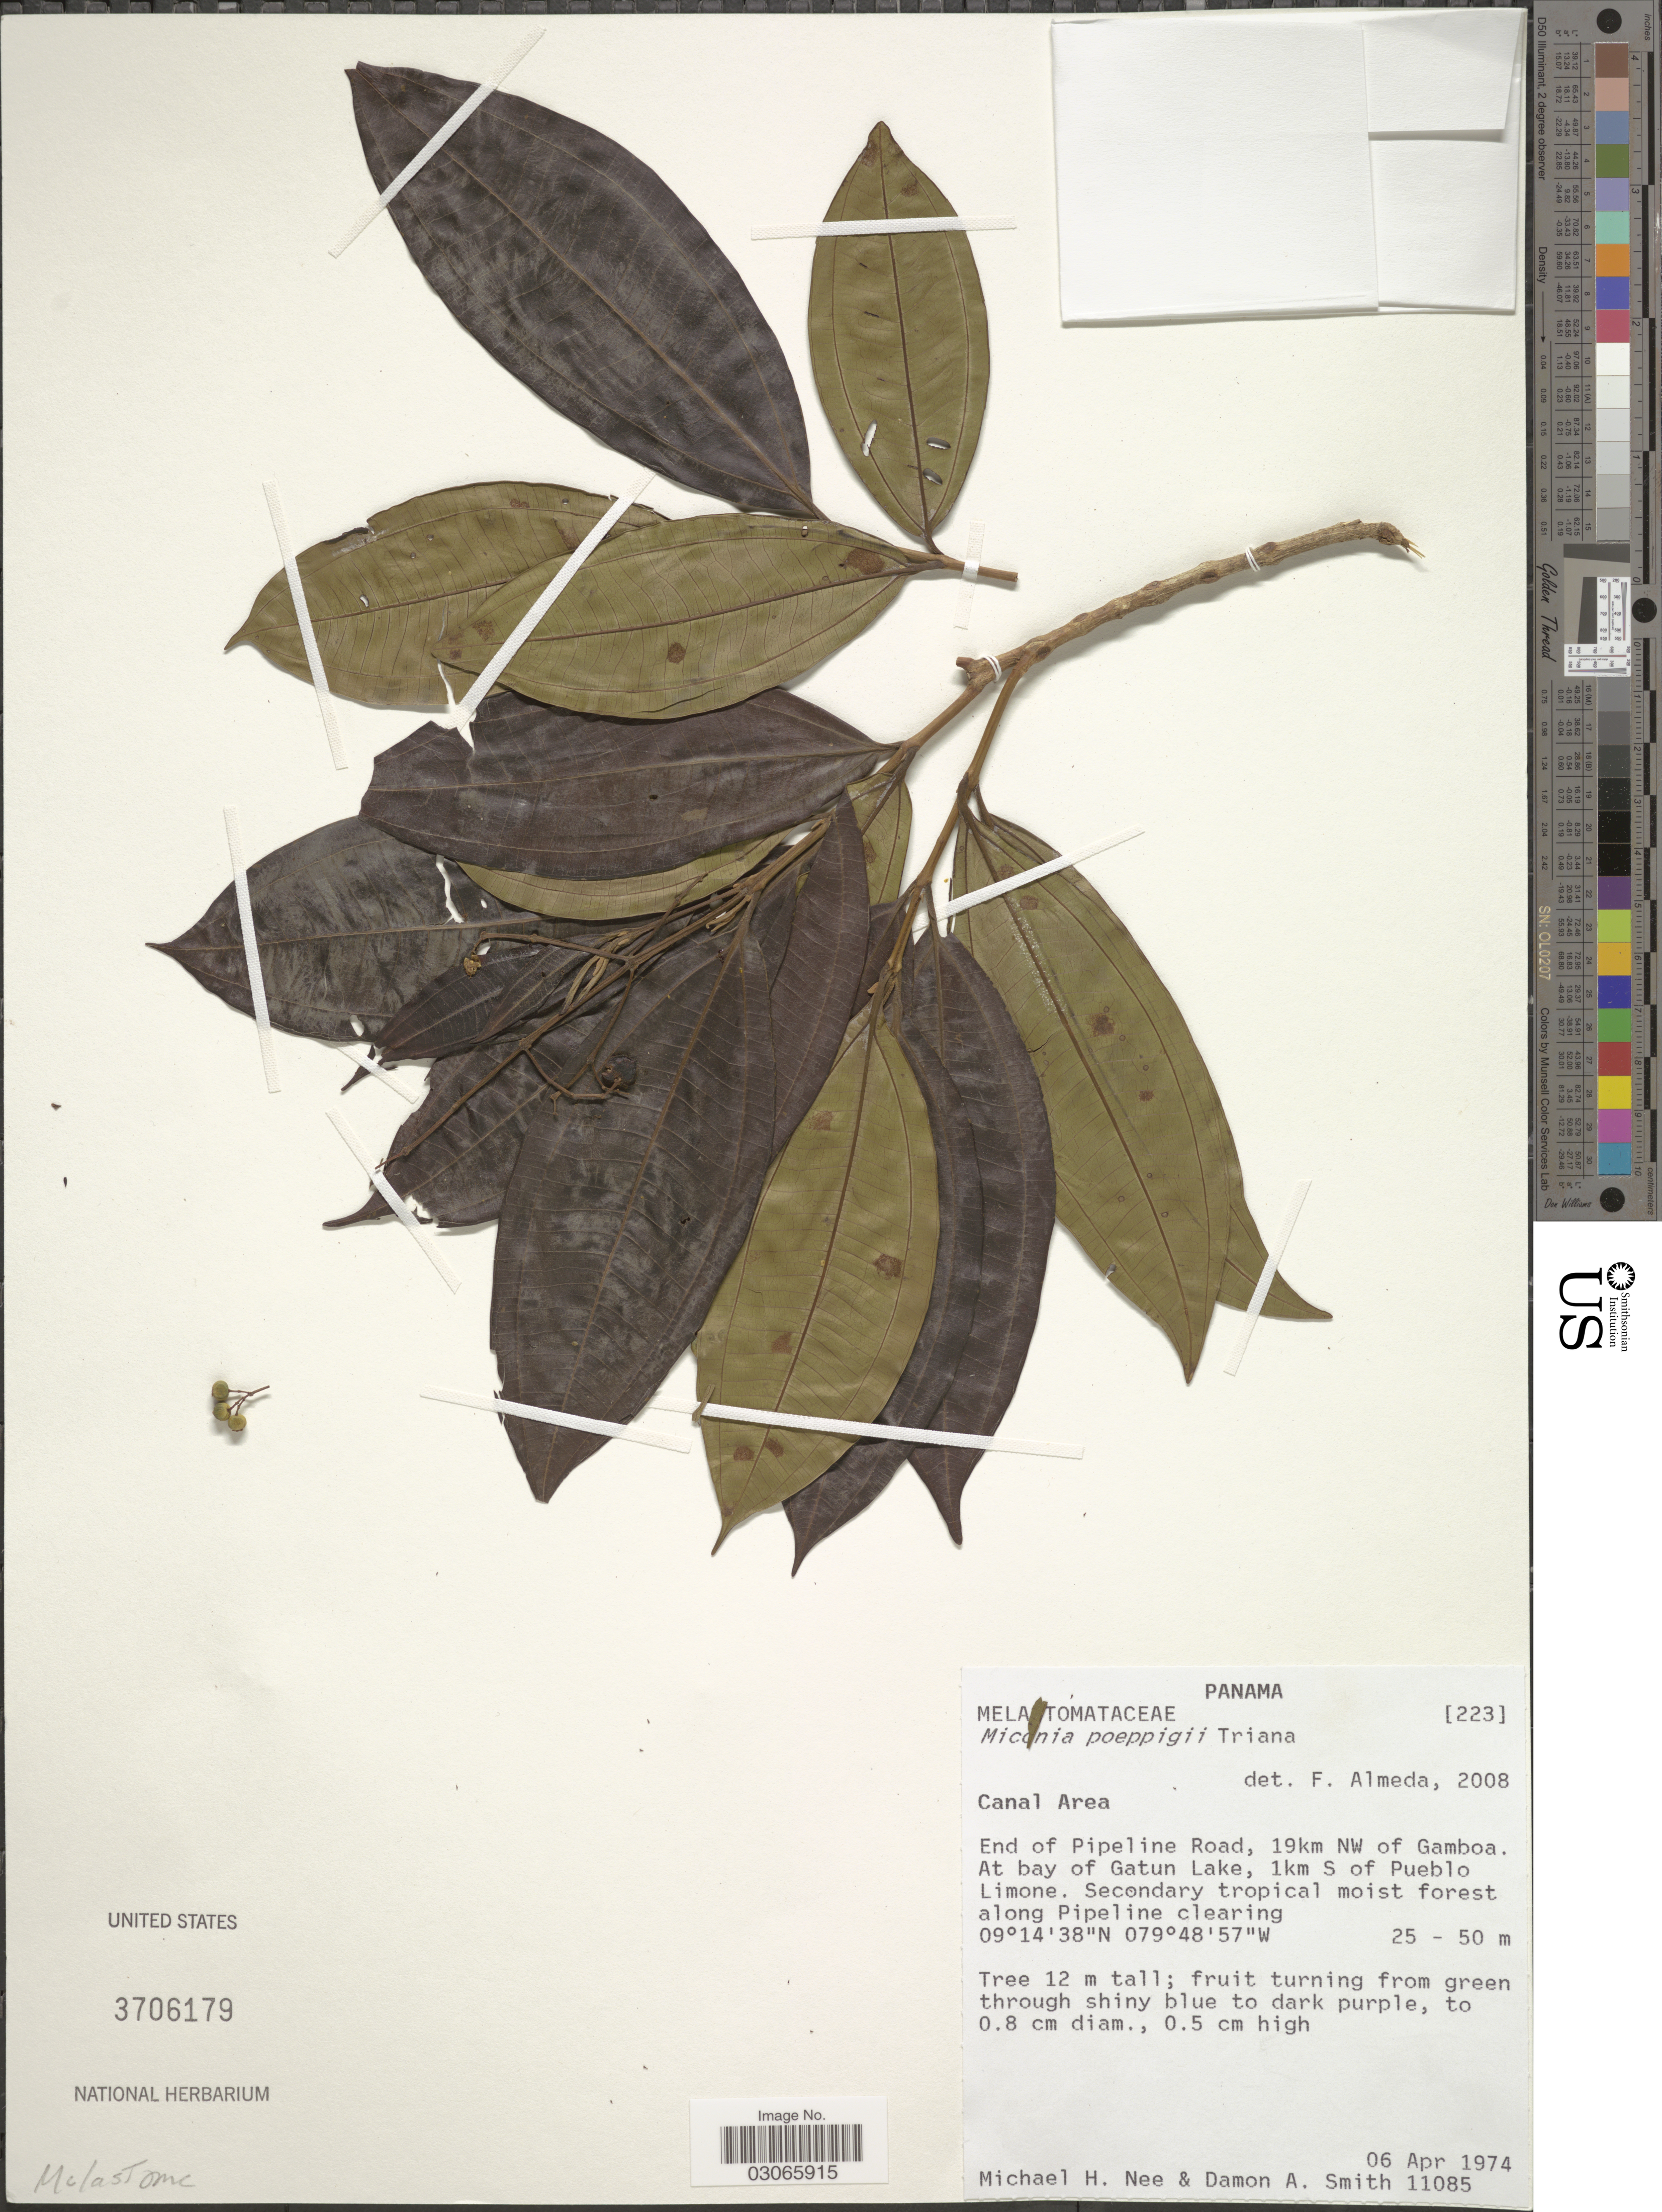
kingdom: Plantae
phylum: Tracheophyta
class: Magnoliopsida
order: Myrtales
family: Melastomataceae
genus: Miconia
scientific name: Miconia poeppigii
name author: Triana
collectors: M. Nee & D. A. Smith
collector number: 11085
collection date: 1974-04-06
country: Panama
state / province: Colón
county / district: Canal Zone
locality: Canal Zone. End of Pipeline Road, 19km NW of Gamboa. At bay of Gatun Lake, 1km S of Pueblo Limone.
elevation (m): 25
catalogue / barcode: US 3706179